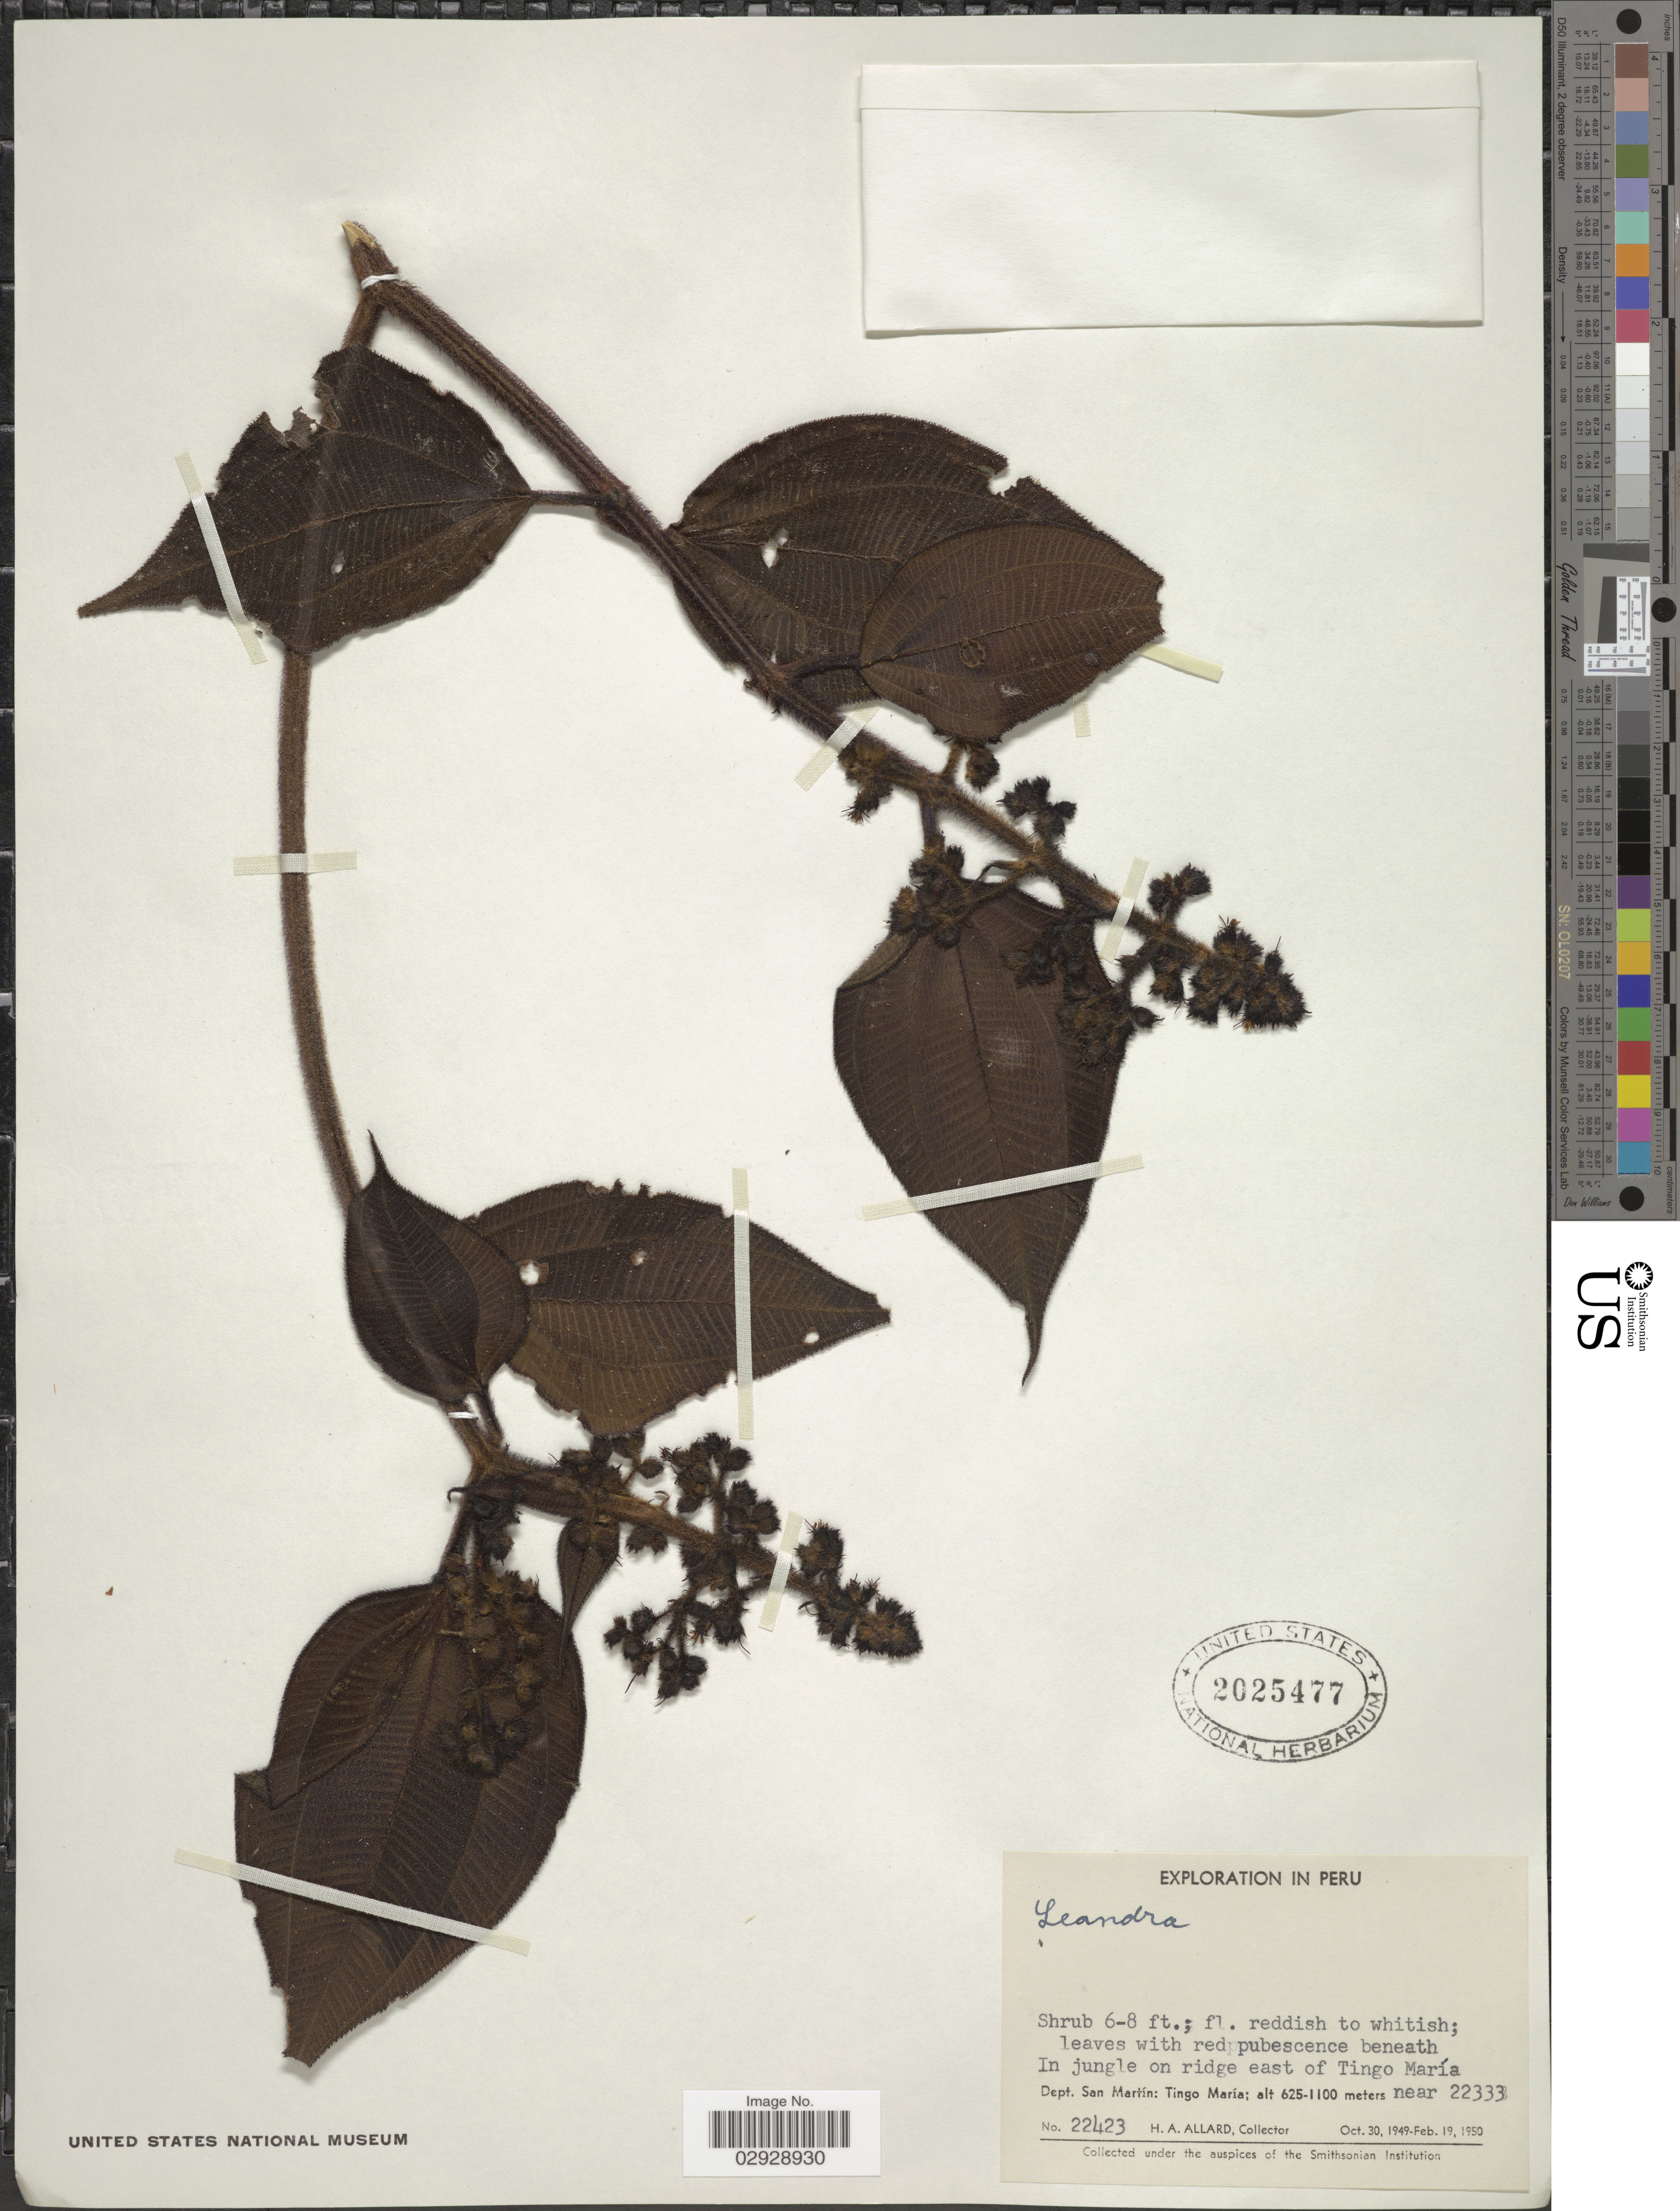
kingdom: Plantae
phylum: Tracheophyta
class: Magnoliopsida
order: Myrtales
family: Melastomataceae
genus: Leandra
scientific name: Leandra dichotoma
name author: (D. Don) Cogn.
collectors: H. A. Allard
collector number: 22423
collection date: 1949-10-30/1950-02-19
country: Peru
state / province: San Martín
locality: In jungle on ridge east of Tingo María. Dept. San Martín: Tingo María. Near 22333.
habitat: in jungle on ridge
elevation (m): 325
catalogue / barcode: US 2025477